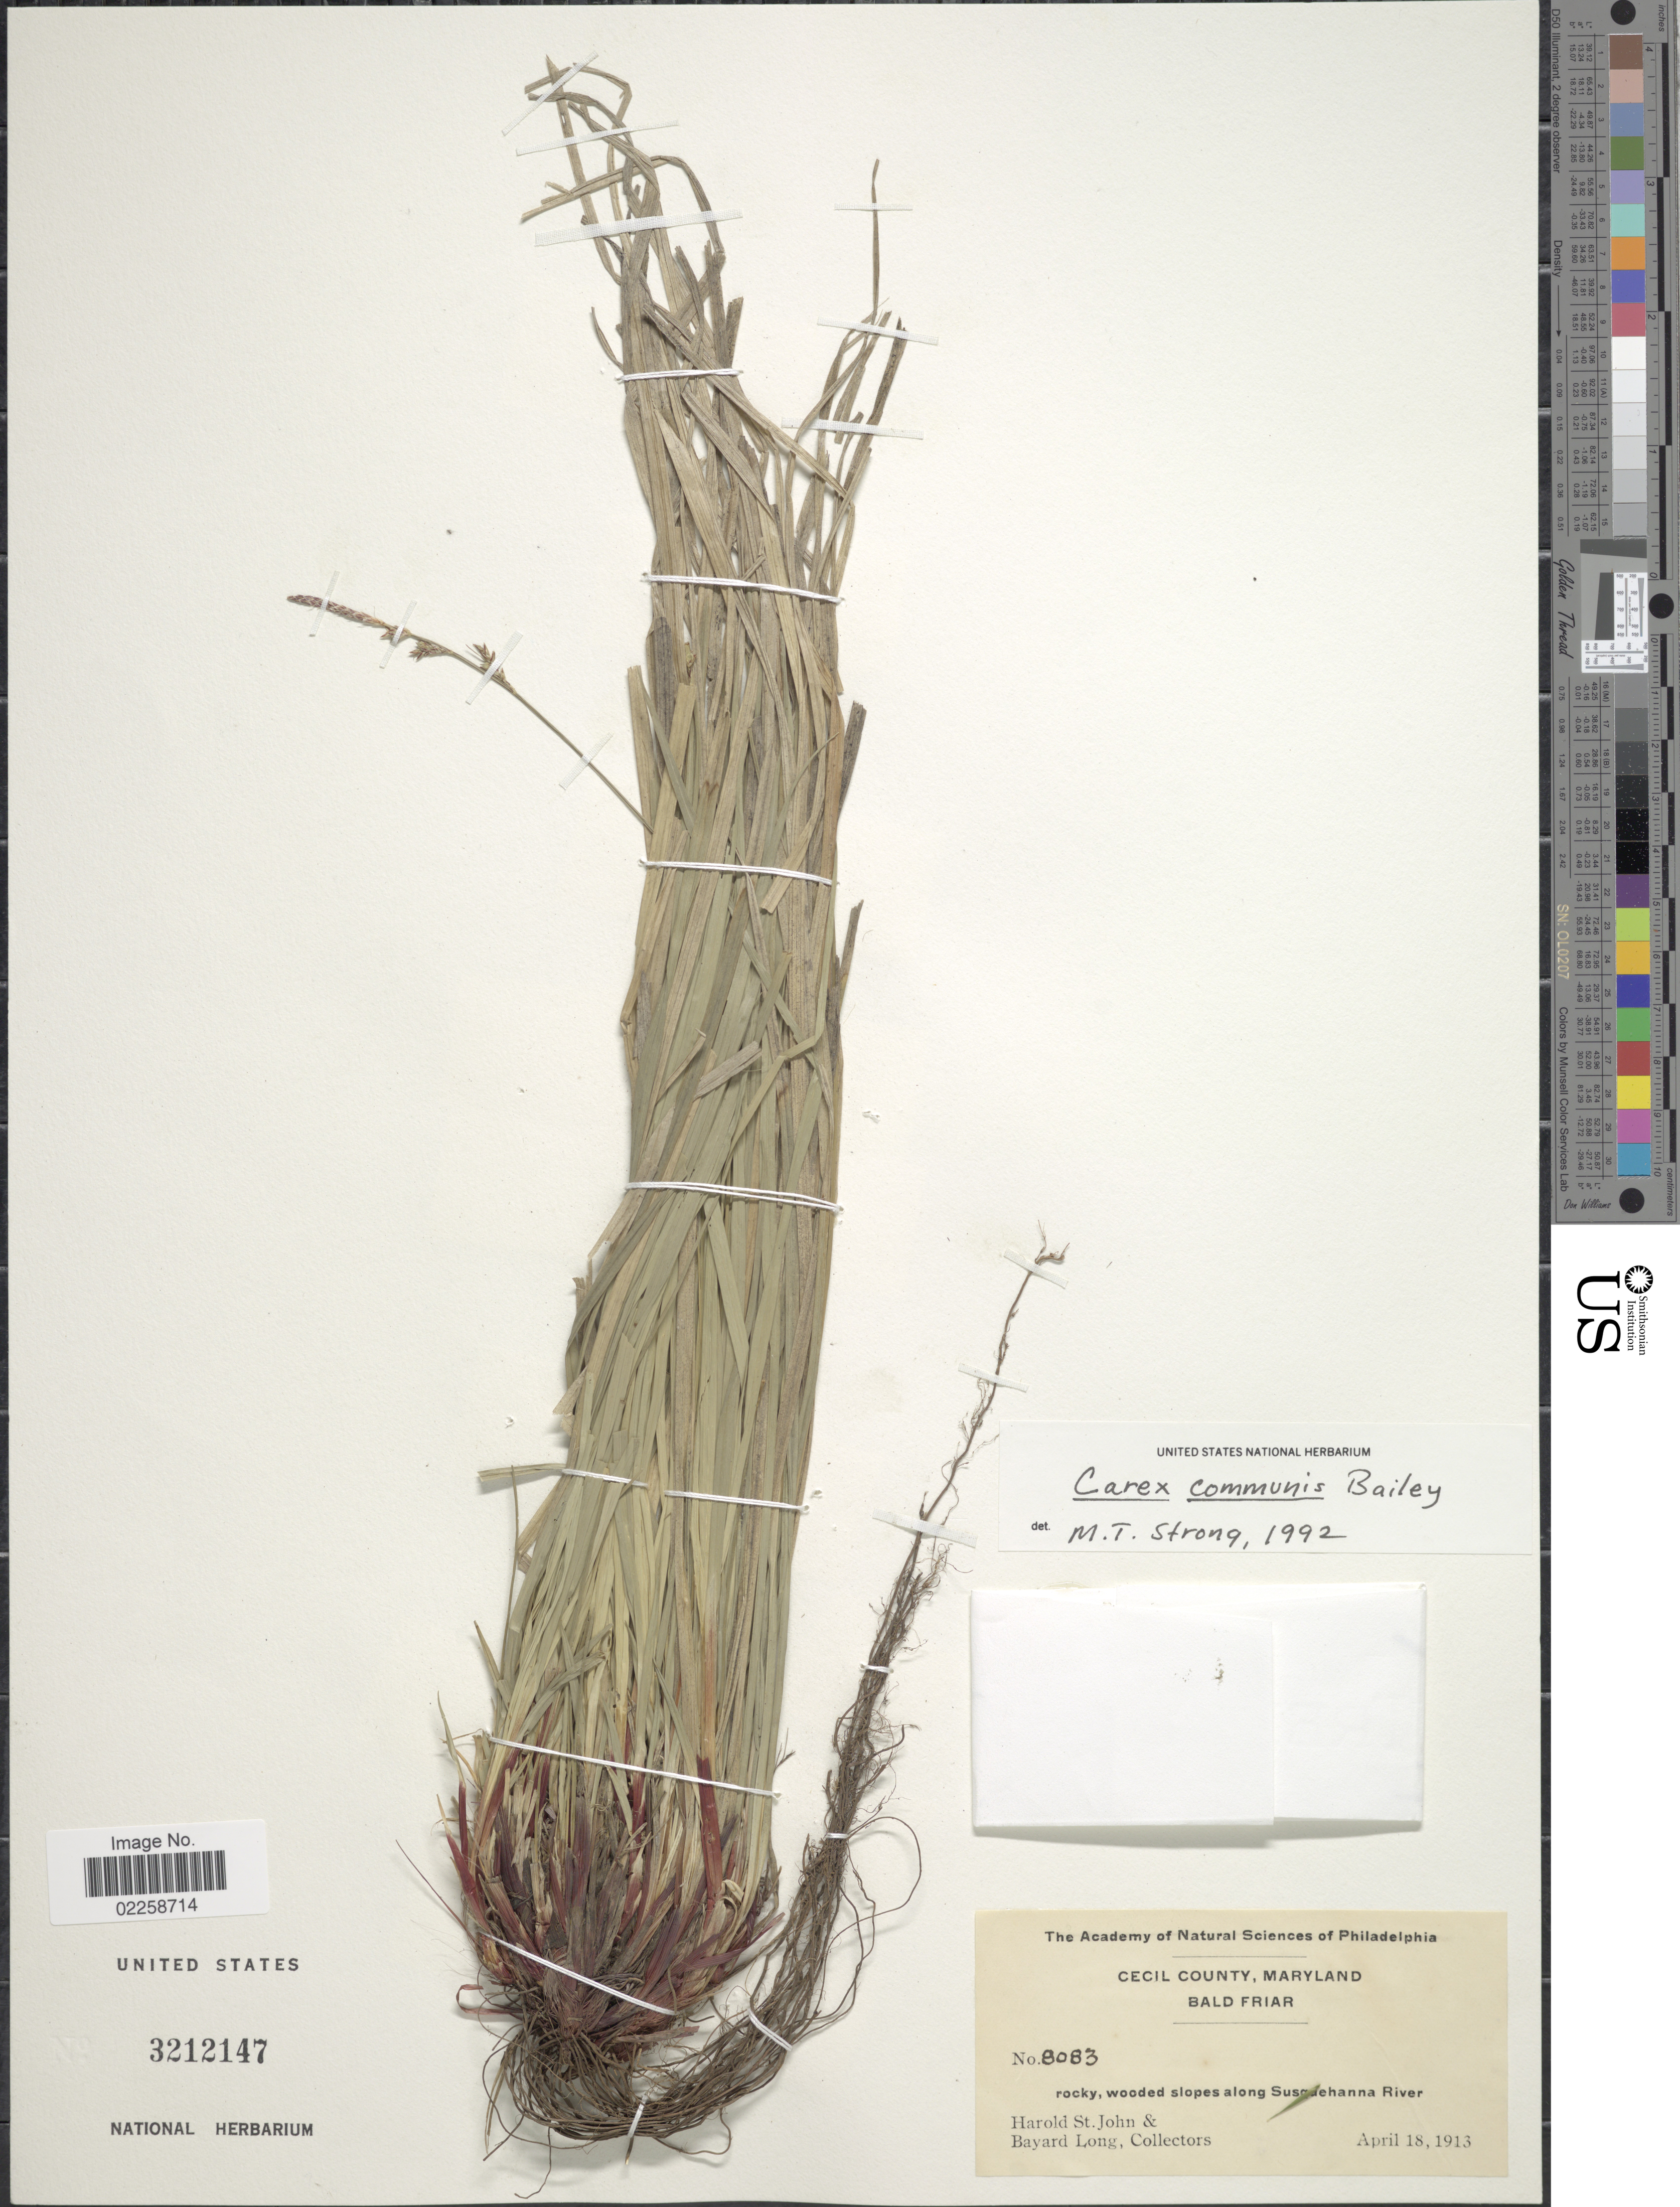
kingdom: Plantae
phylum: Tracheophyta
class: Liliopsida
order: Poales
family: Cyperaceae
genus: Carex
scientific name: Carex communis var. communis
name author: L.H. Bailey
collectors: H. St. John & B. Long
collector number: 8083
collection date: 1913-04-18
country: United States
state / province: Maryland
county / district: Cecil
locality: Cecil County, Maryland, Bald Frair, rocky, wooded slopes along Susquehanna River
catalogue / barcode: US 3212147